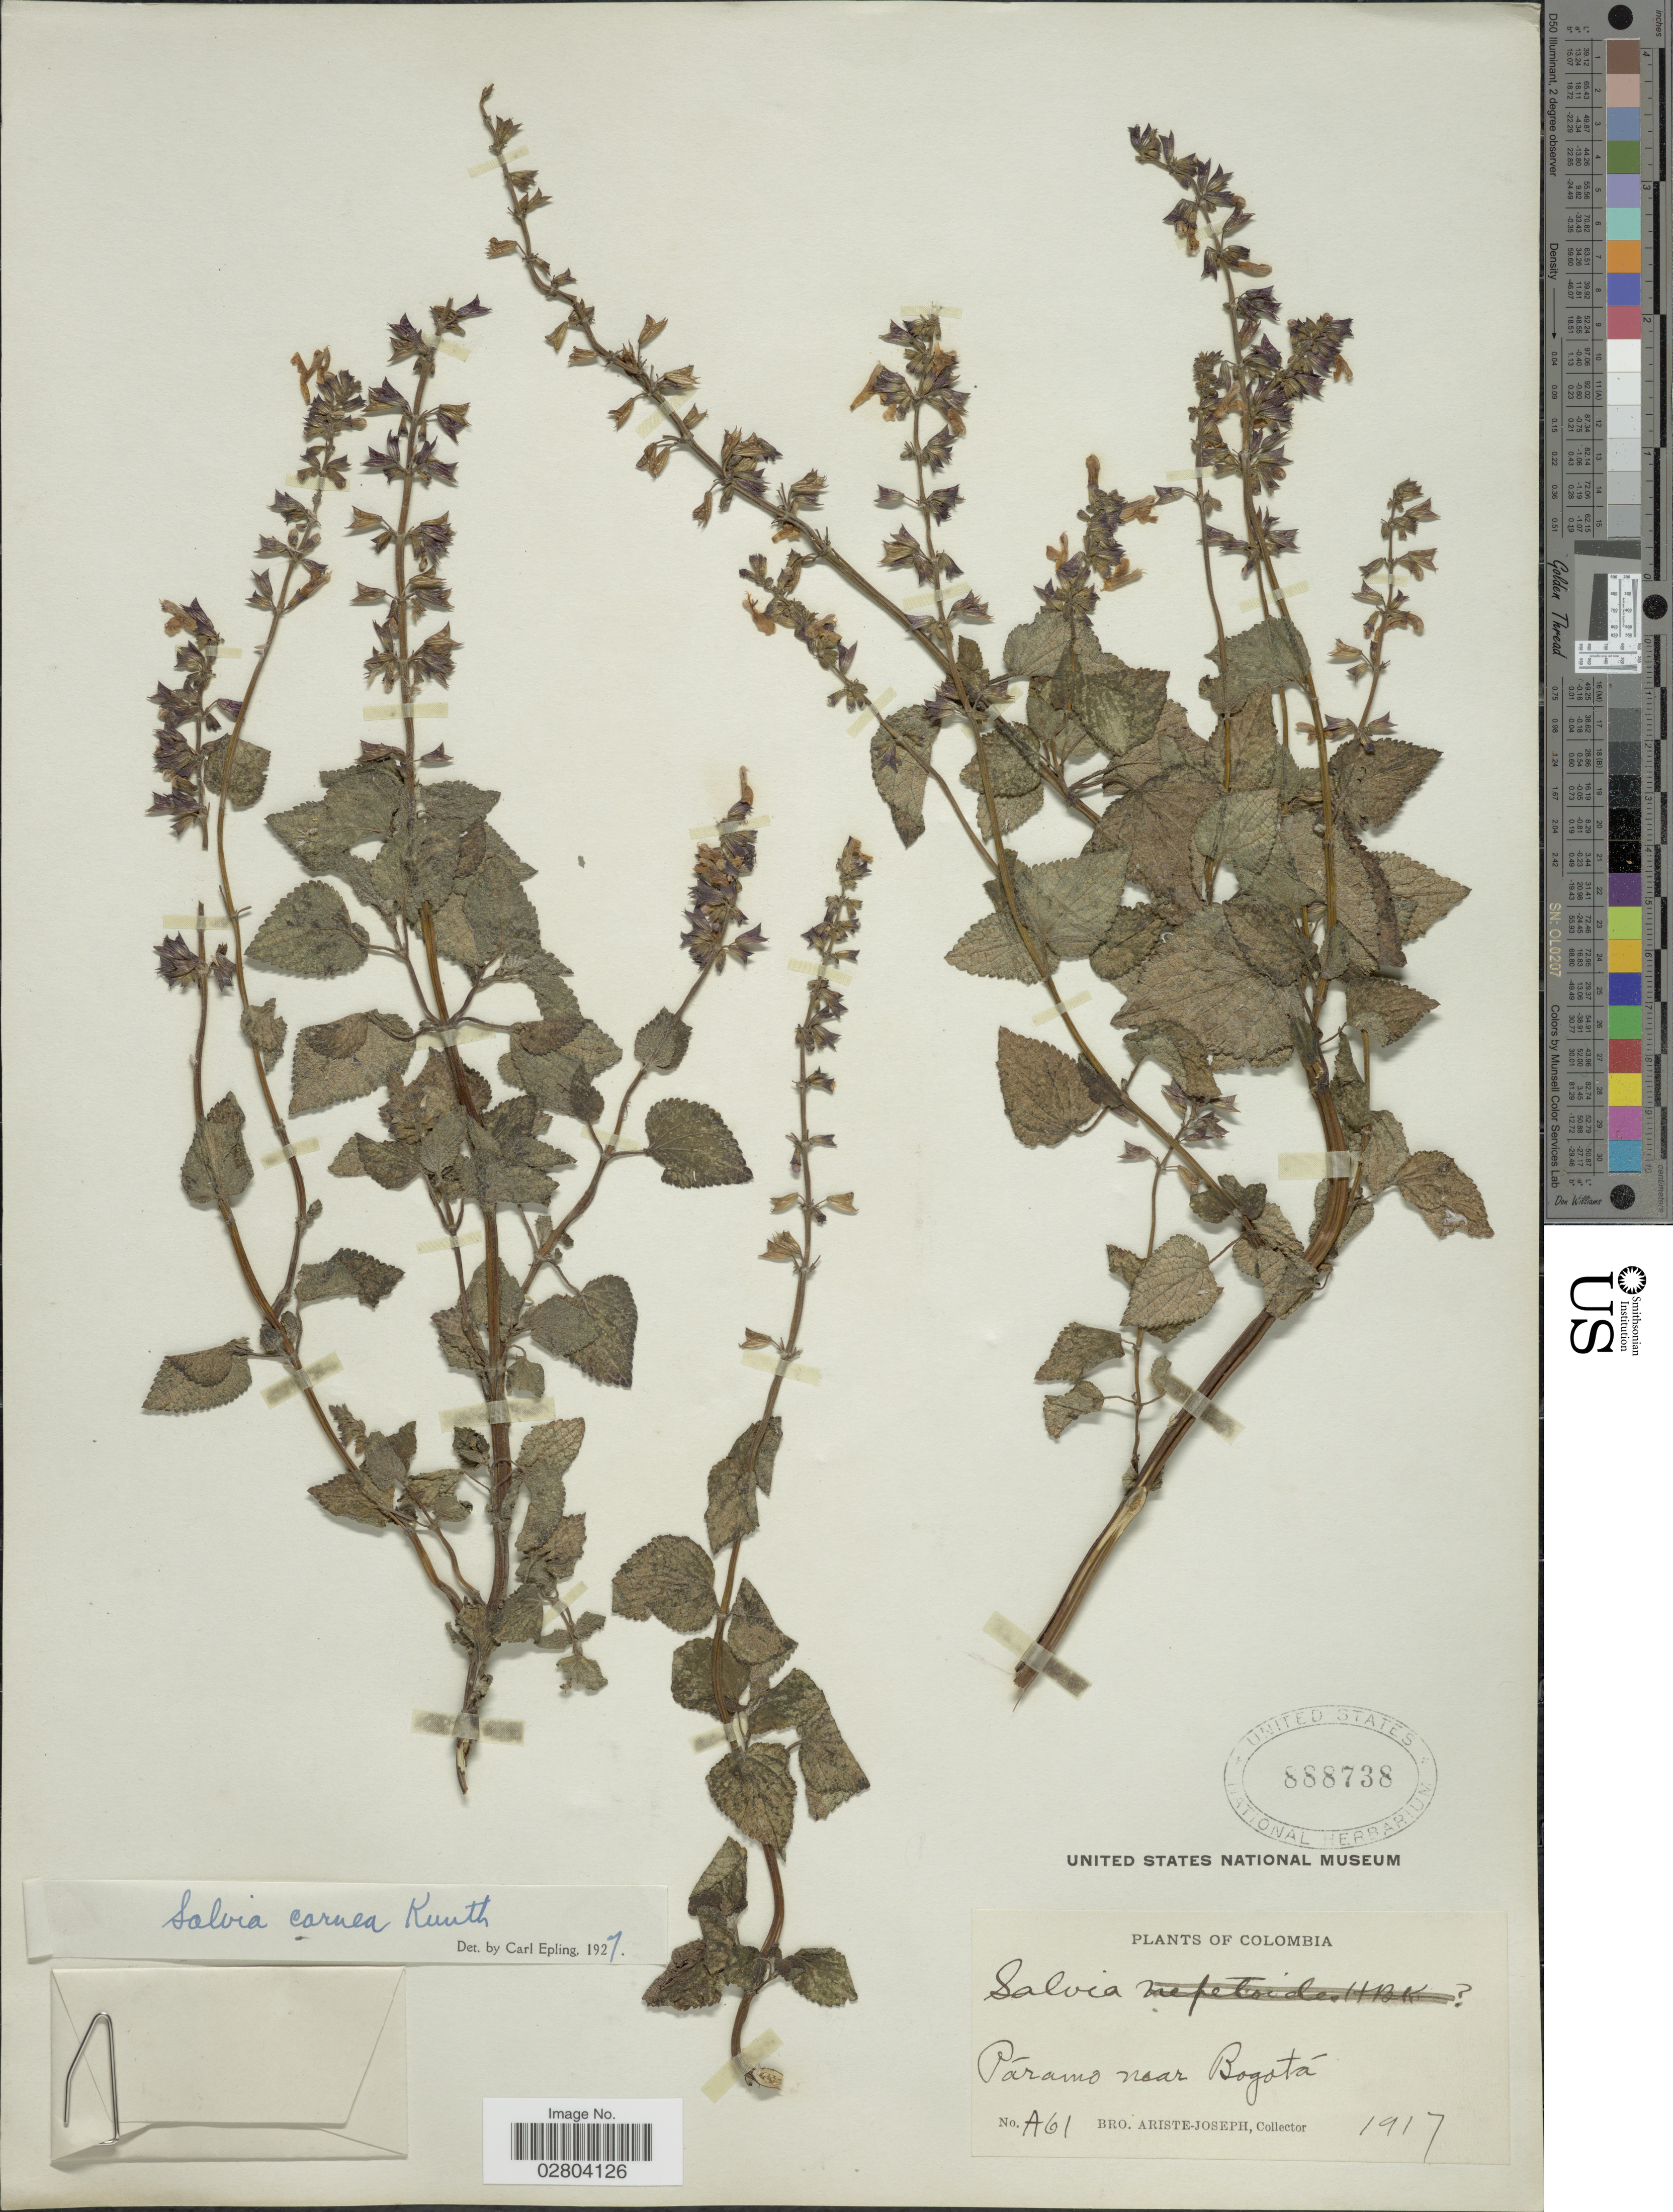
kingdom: Plantae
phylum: Tracheophyta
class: Magnoliopsida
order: Lamiales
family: Lamiaceae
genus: Salvia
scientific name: Salvia carnea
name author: Kunth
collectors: Bro. Ariste-Joseph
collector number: A61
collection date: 1917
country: Colombia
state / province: Bogota D.C.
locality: Páramo near Bogotá.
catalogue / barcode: US 888738